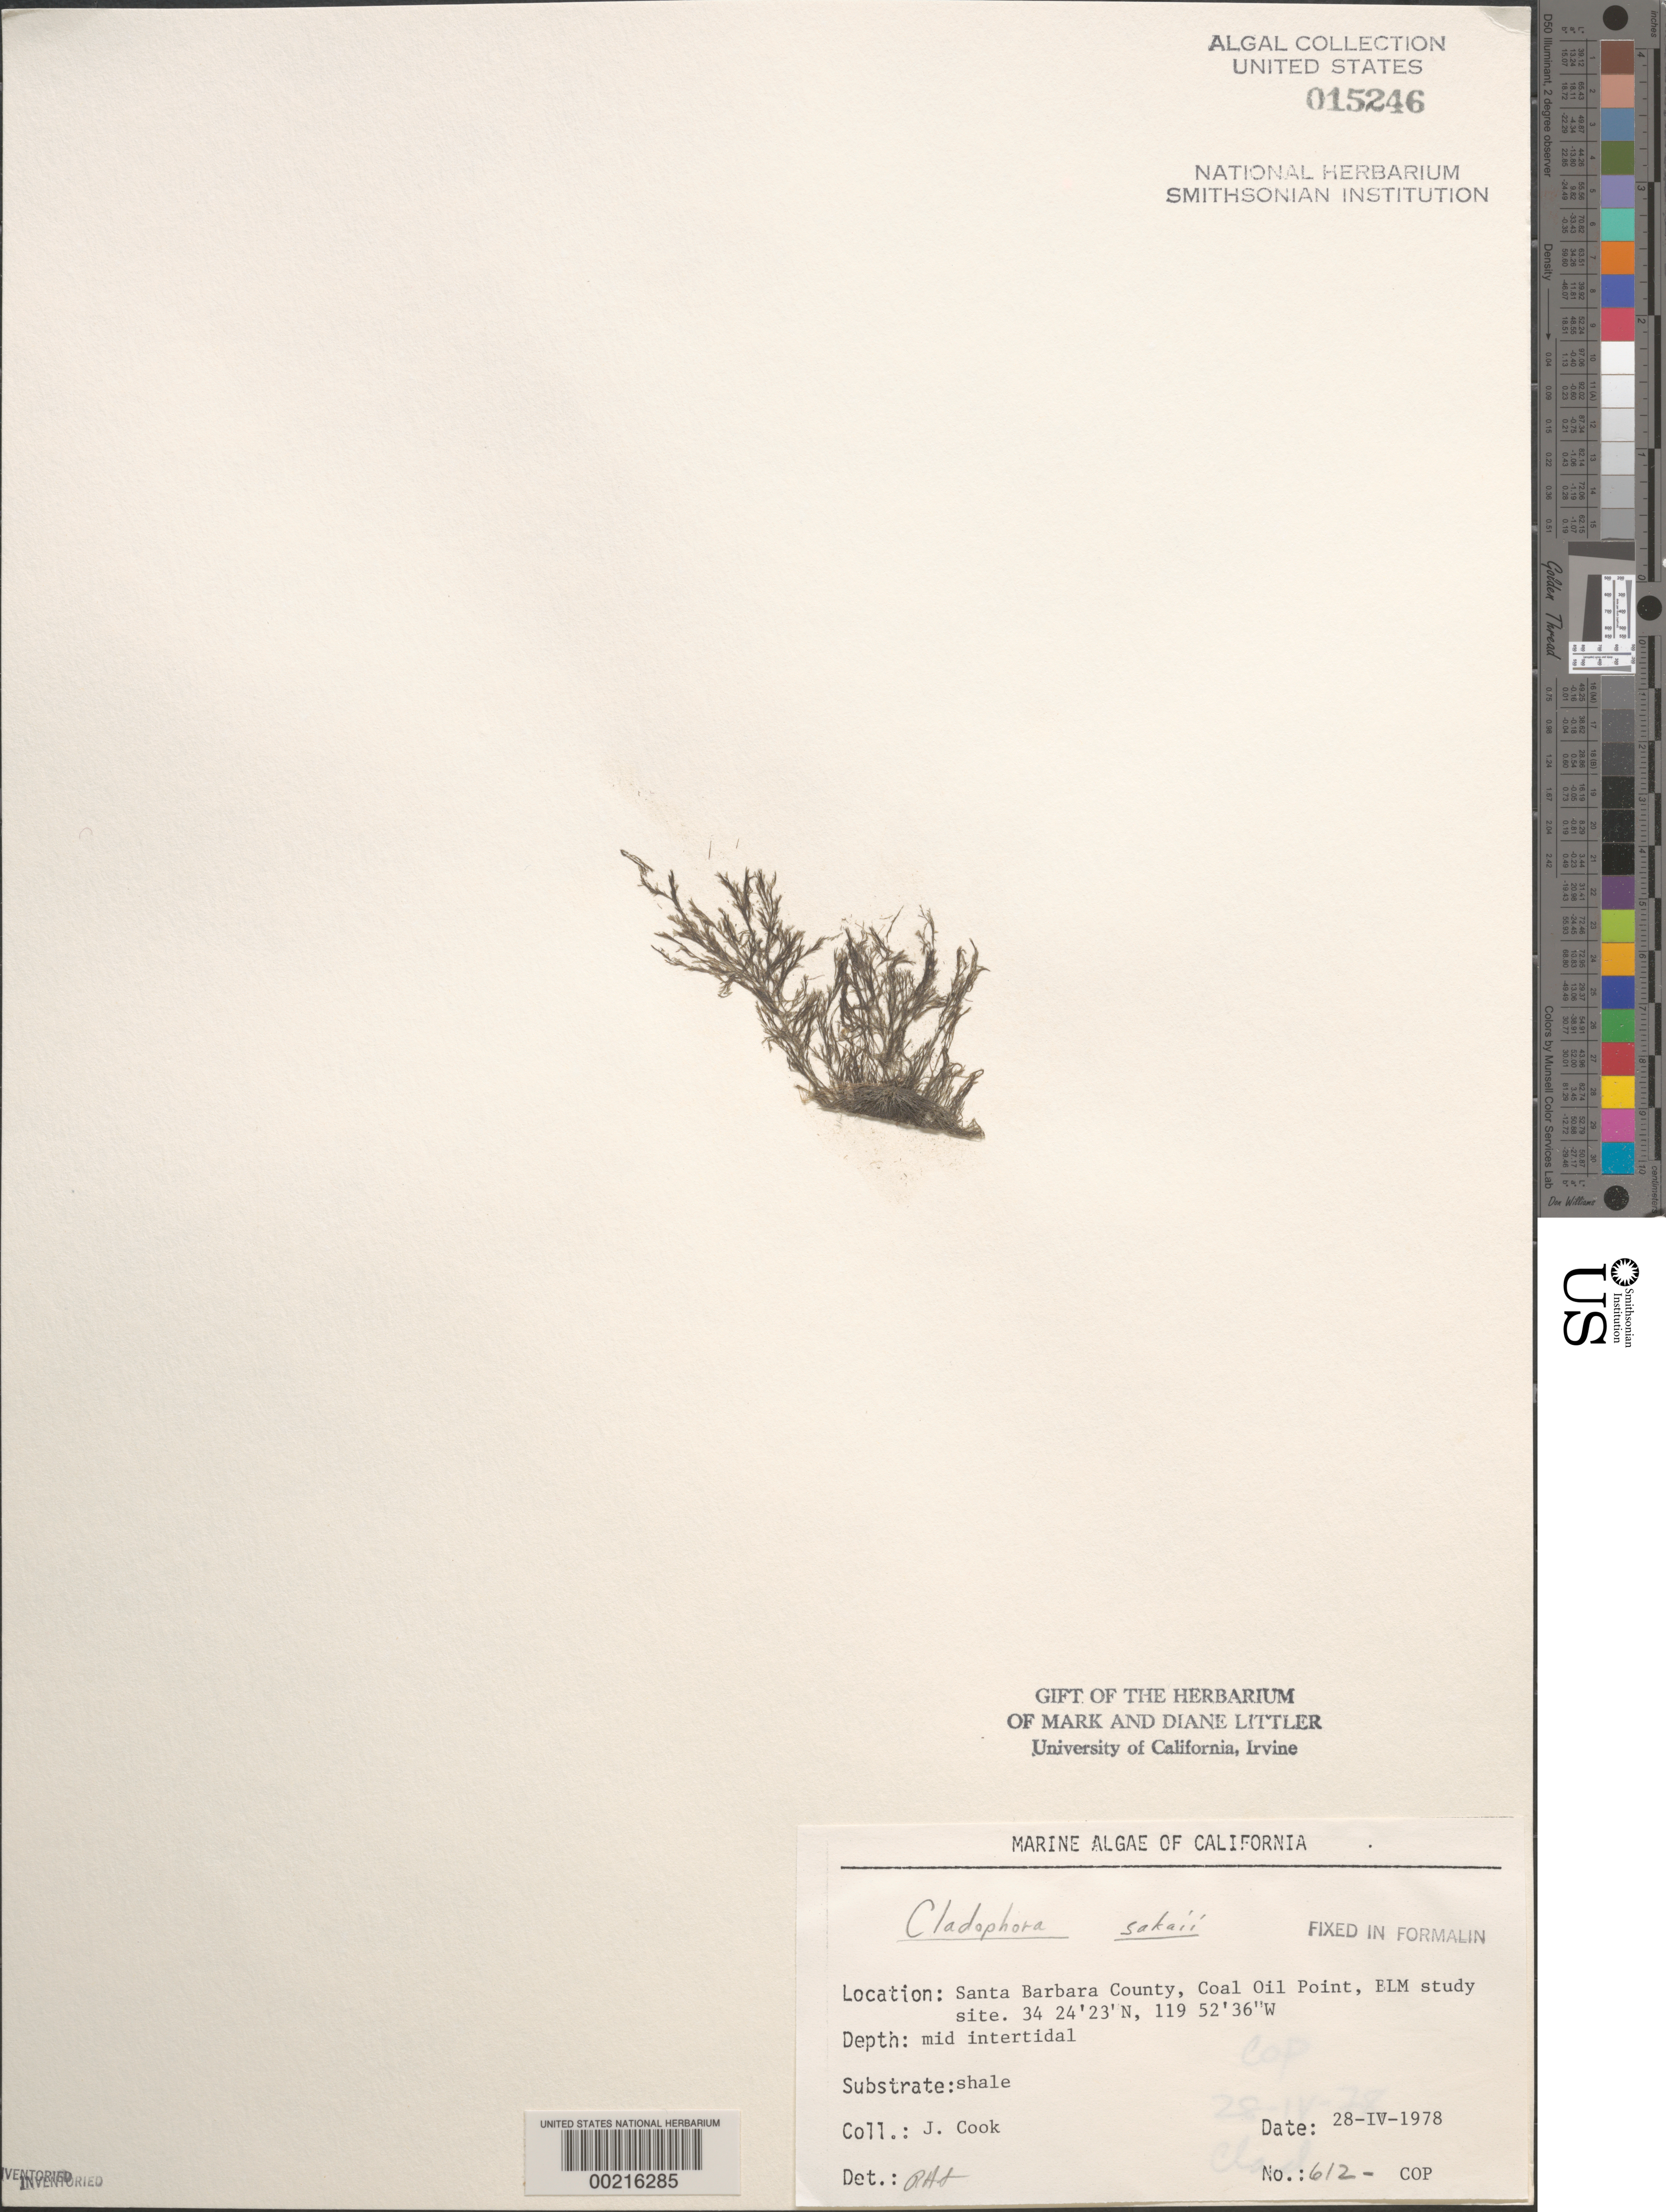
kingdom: Plantae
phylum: Chlorophyta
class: Ulvophyceae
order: Cladophorales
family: Cladophoraceae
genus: Lychaete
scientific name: Lychaete sakaii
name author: (I.A. Abbott) M.J. Wynne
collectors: J. Cook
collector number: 612-COP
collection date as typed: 28 Apr 1978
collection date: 1978-04-28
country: United States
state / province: California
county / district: Santa Barbara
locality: Coal Oil Point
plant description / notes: BLM-SOCALBIGHT Rocky Intertidal Survey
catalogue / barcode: US 15246